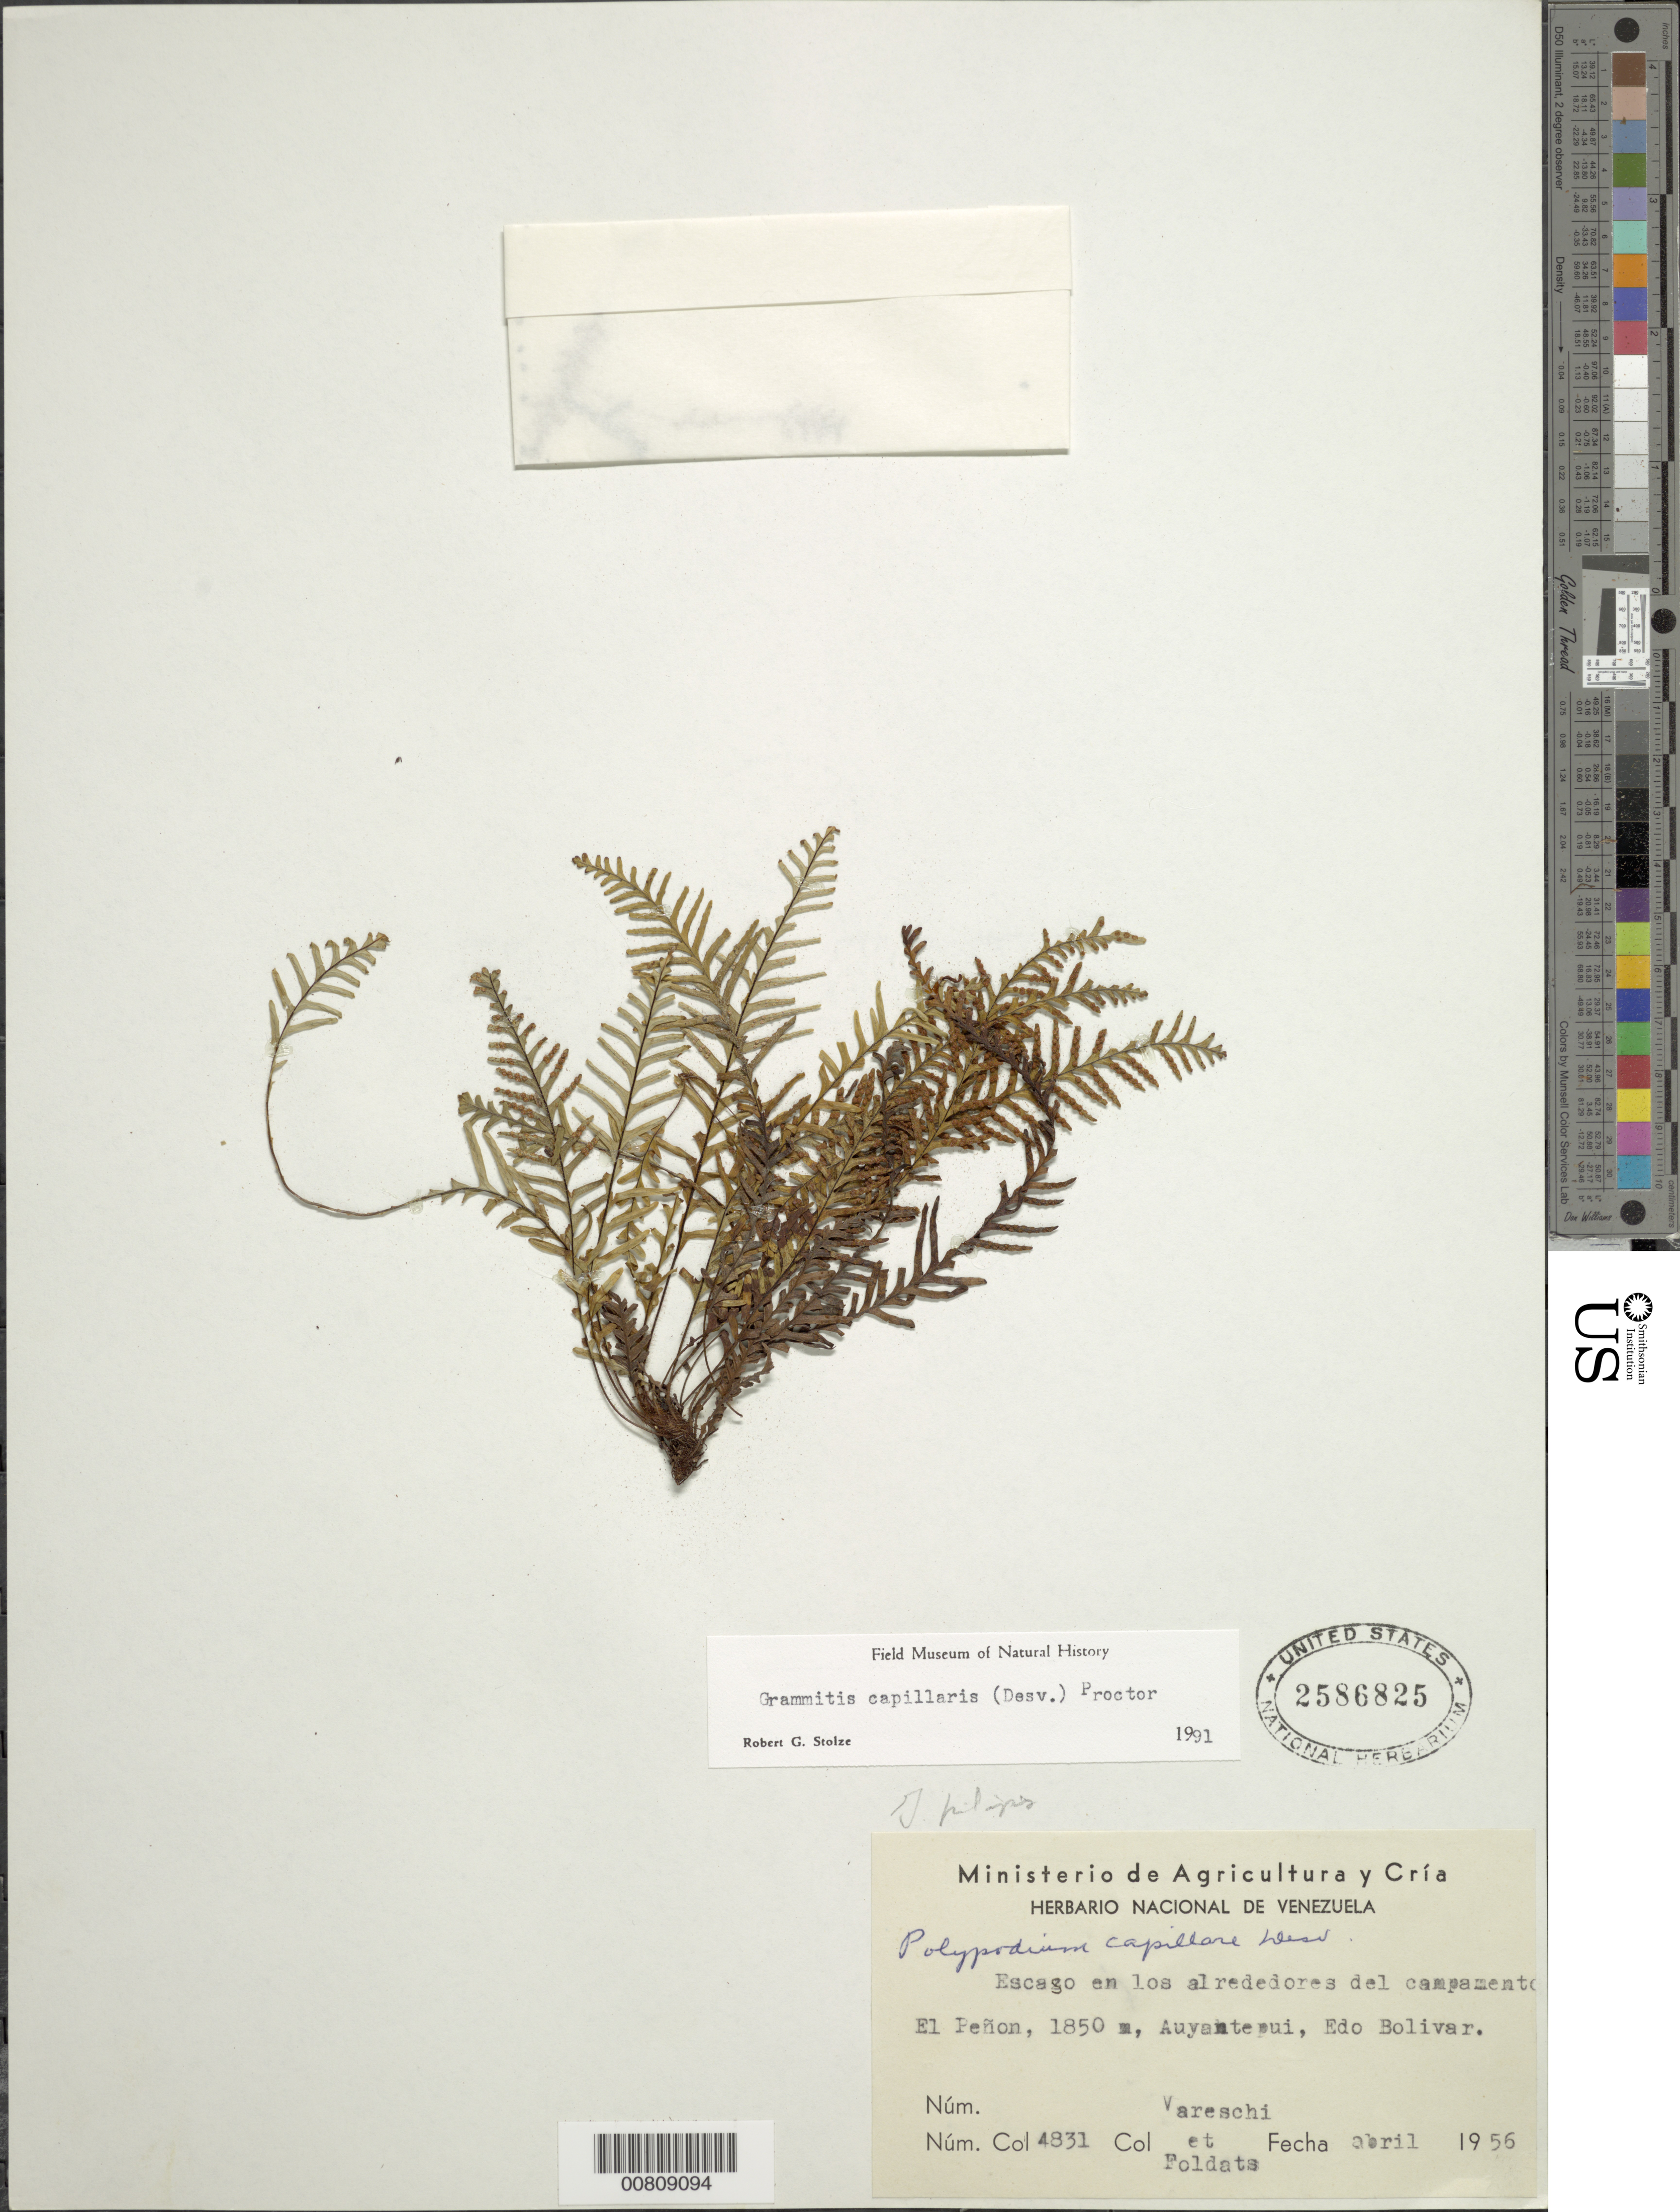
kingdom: Plantae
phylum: Tracheophyta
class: Polypodiopsida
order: Polypodiales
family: Polypodiaceae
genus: Ceradenia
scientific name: Ceradenia capillaris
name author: (Desv.) L.E. Bishop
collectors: V. Vareschi & E. Foldats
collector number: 4831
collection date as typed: Apr-56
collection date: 1956-04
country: Venezuela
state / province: Bolívar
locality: Auyan-tepuí, El Peñon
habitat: Escasa en los alrededores del campamento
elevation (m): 1850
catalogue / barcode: US 2586825